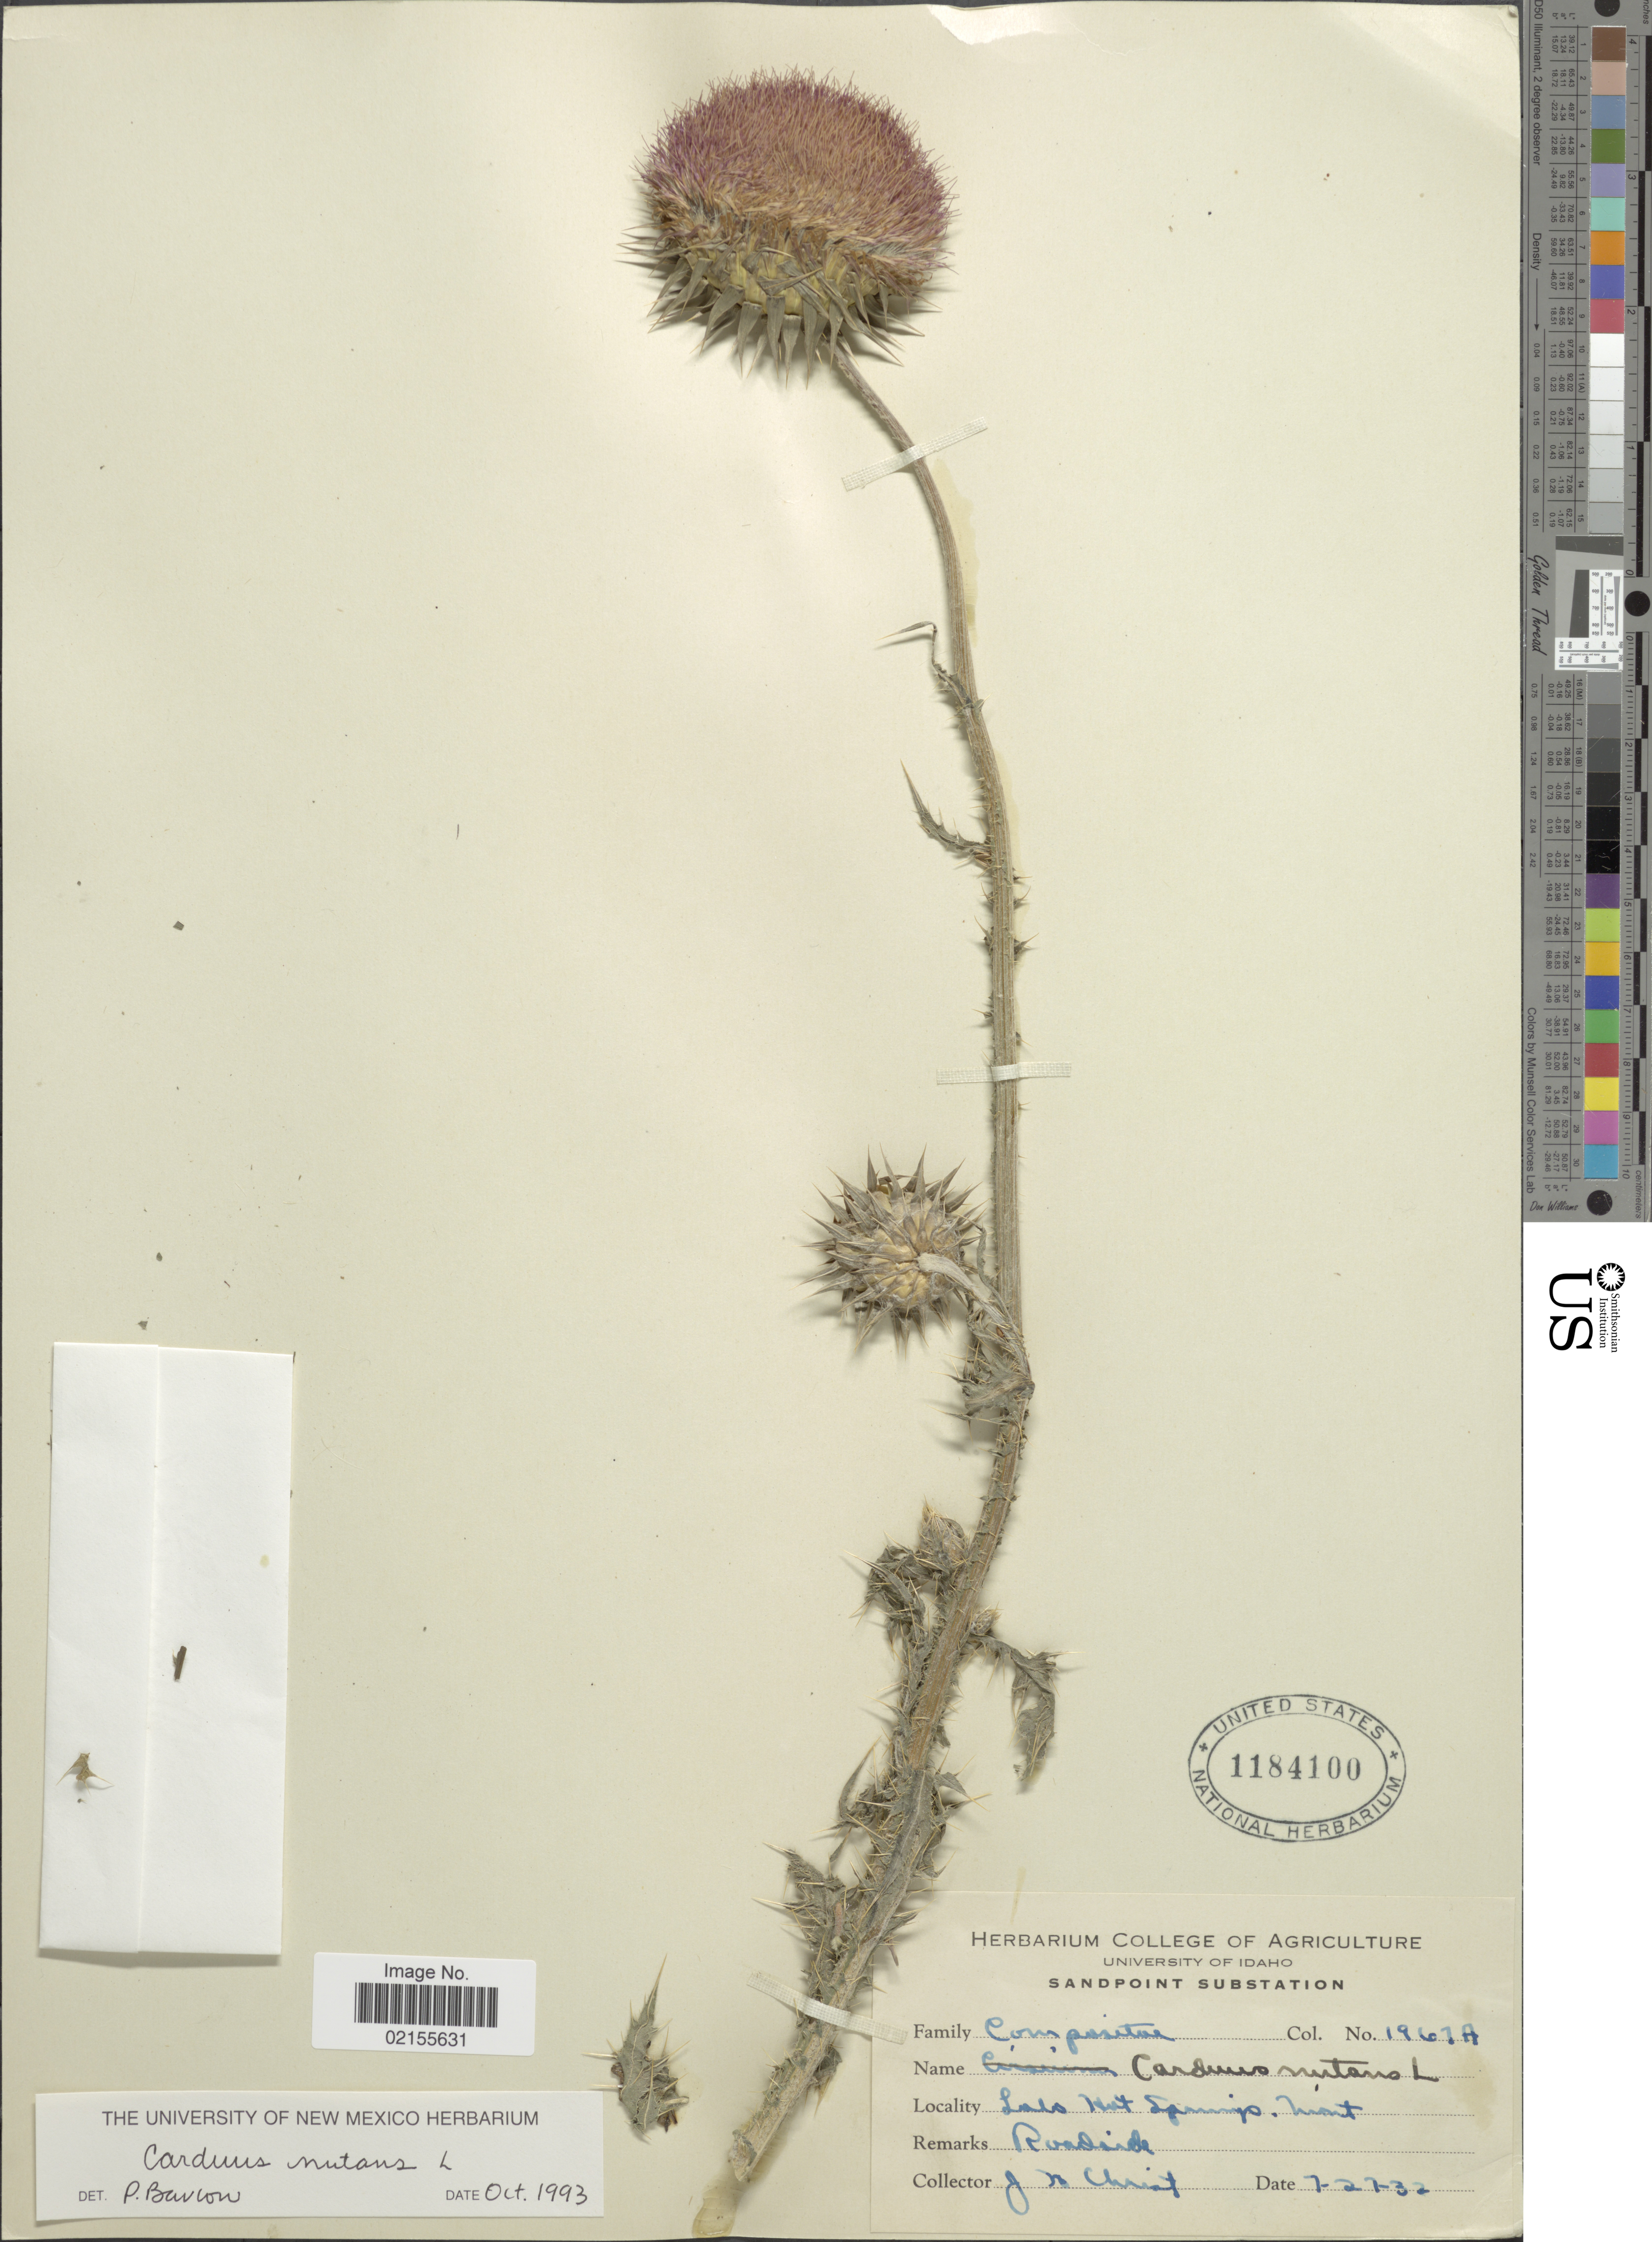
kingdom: Plantae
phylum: Tracheophyta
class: Magnoliopsida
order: Asterales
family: Asteraceae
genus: Carduus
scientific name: Carduus nutans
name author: L.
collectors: J. H. Christ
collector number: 1967A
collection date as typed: Transcribed d/m/y: 27/7/32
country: United States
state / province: Montana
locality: Lolo Hot Springs. Mont. Roadside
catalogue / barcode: US 1184100